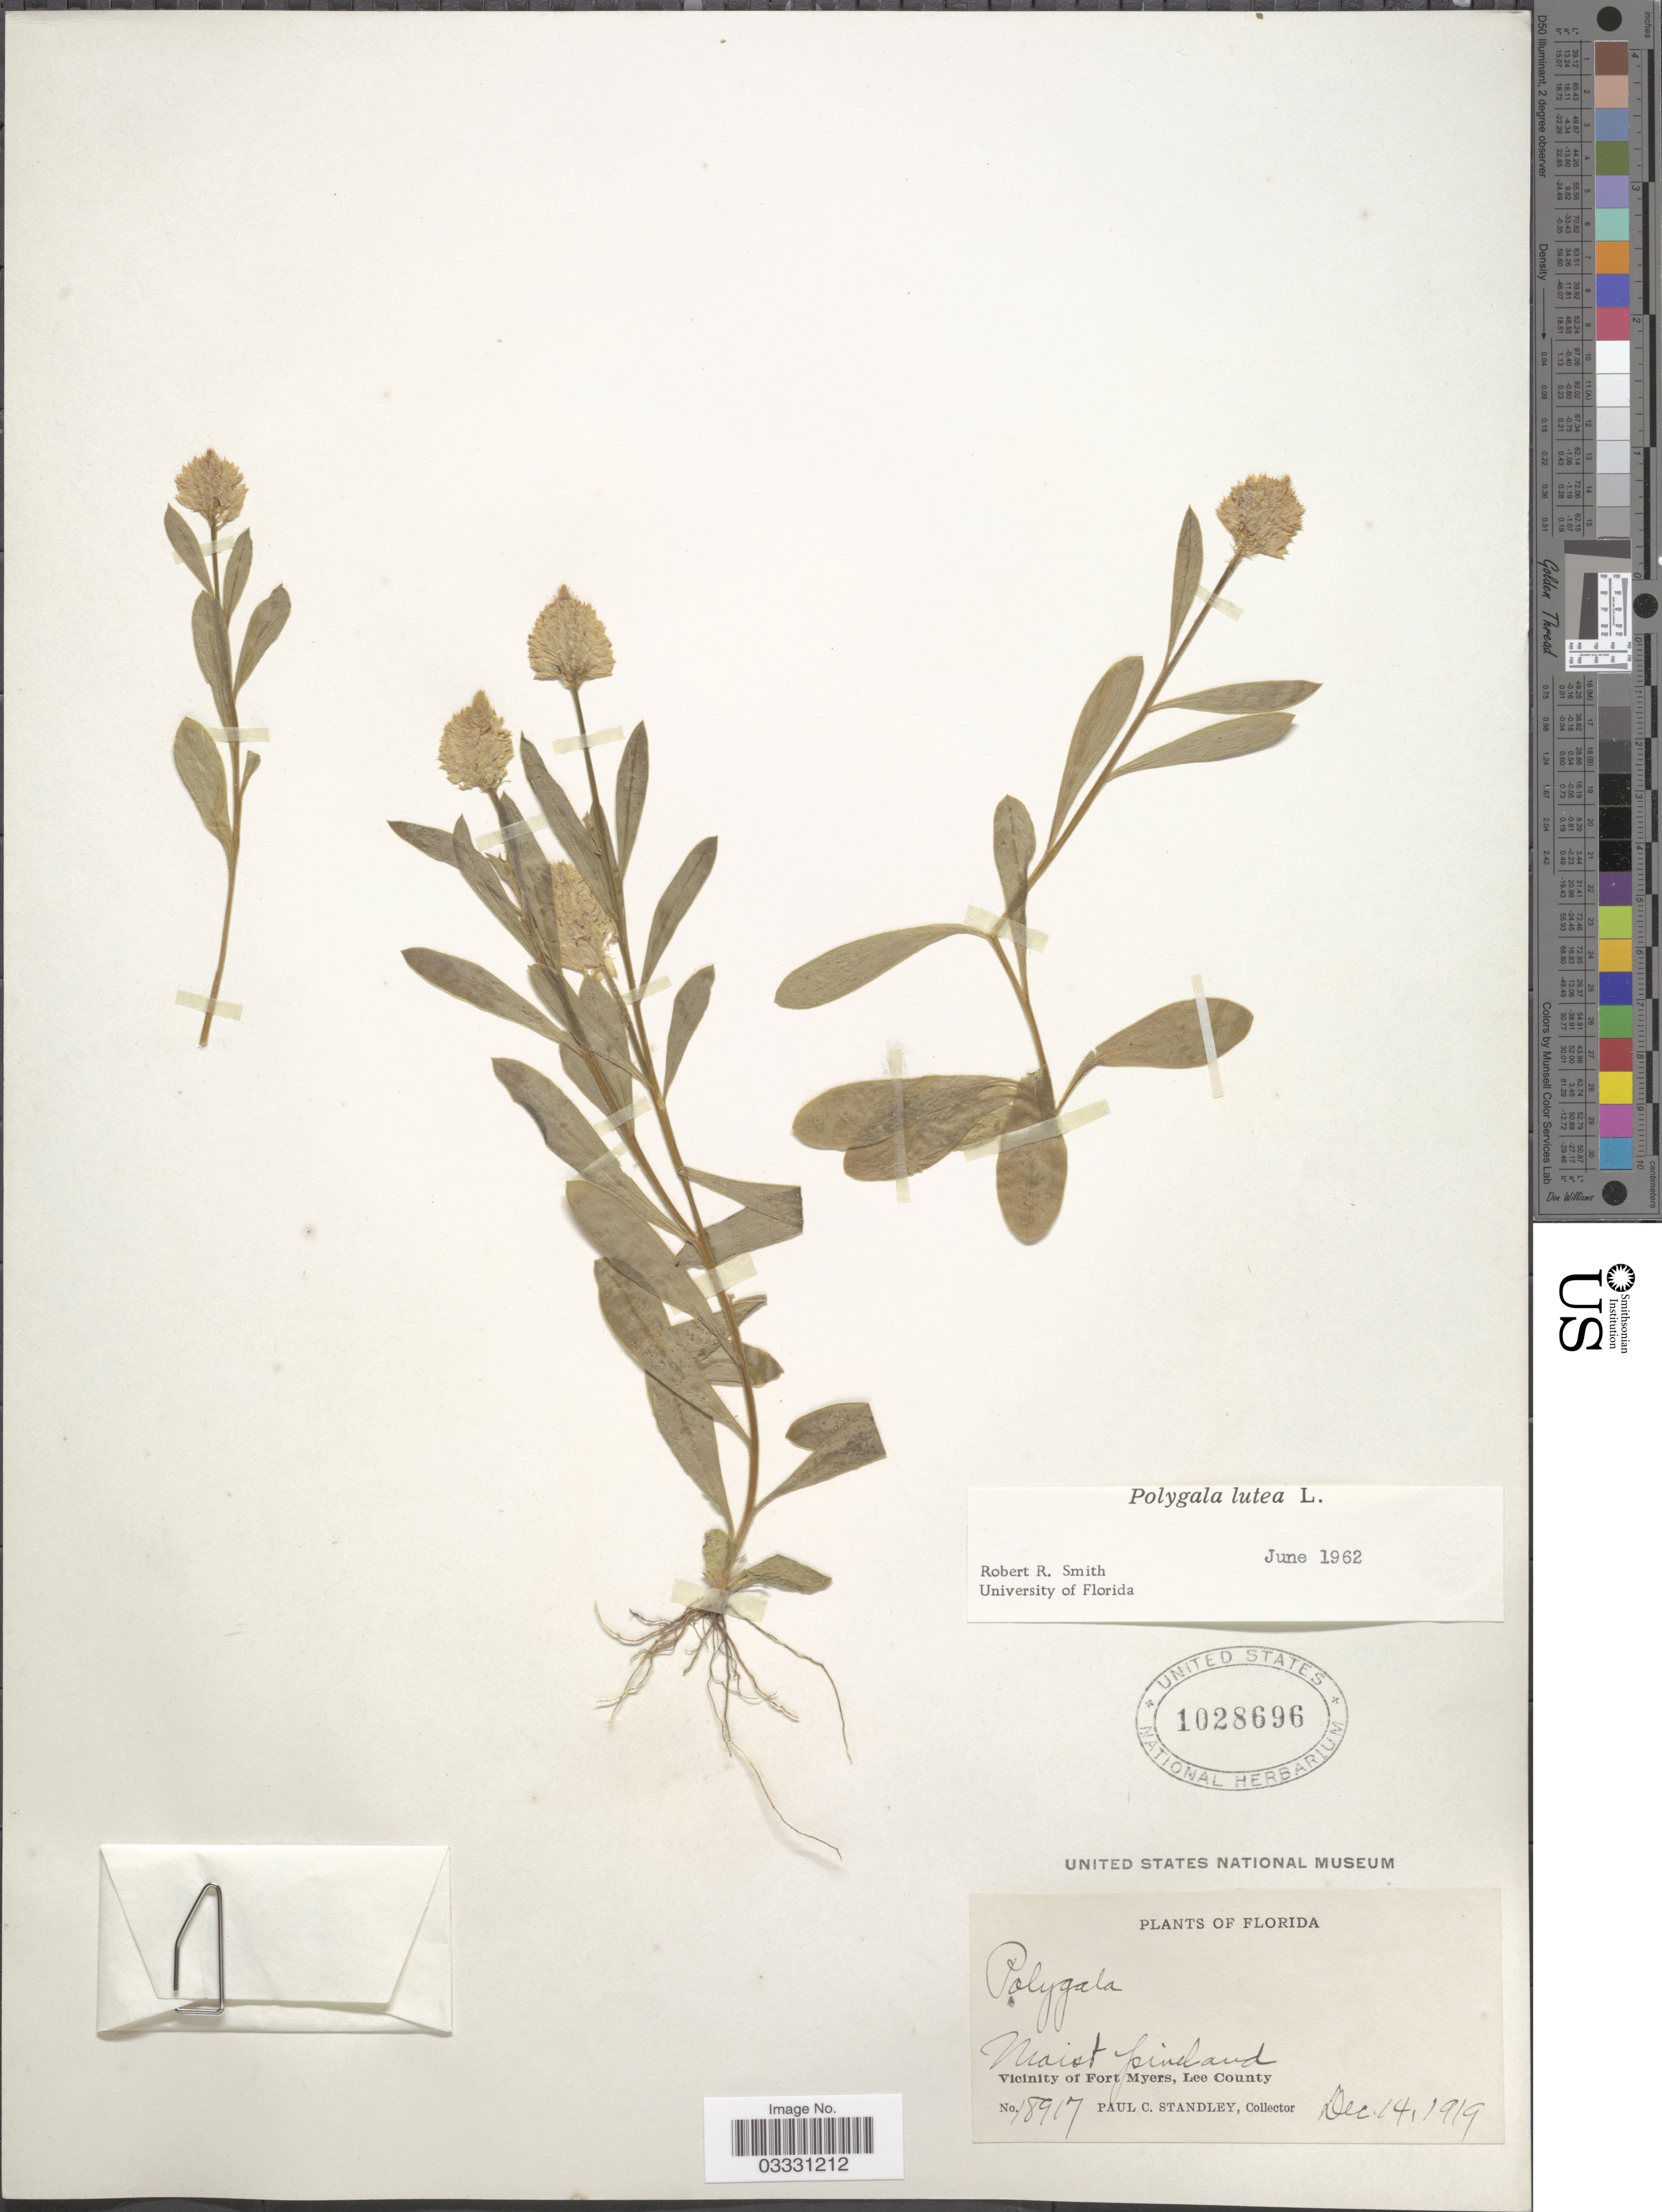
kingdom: Plantae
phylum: Tracheophyta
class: Magnoliopsida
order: Fabales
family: Polygalaceae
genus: Polygala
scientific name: Polygala lutea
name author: L.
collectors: P. C. Standley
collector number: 18917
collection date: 1919-12-14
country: United States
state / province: Florida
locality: Vicinity of Fort Myers, Lee County.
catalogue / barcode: US 1028696